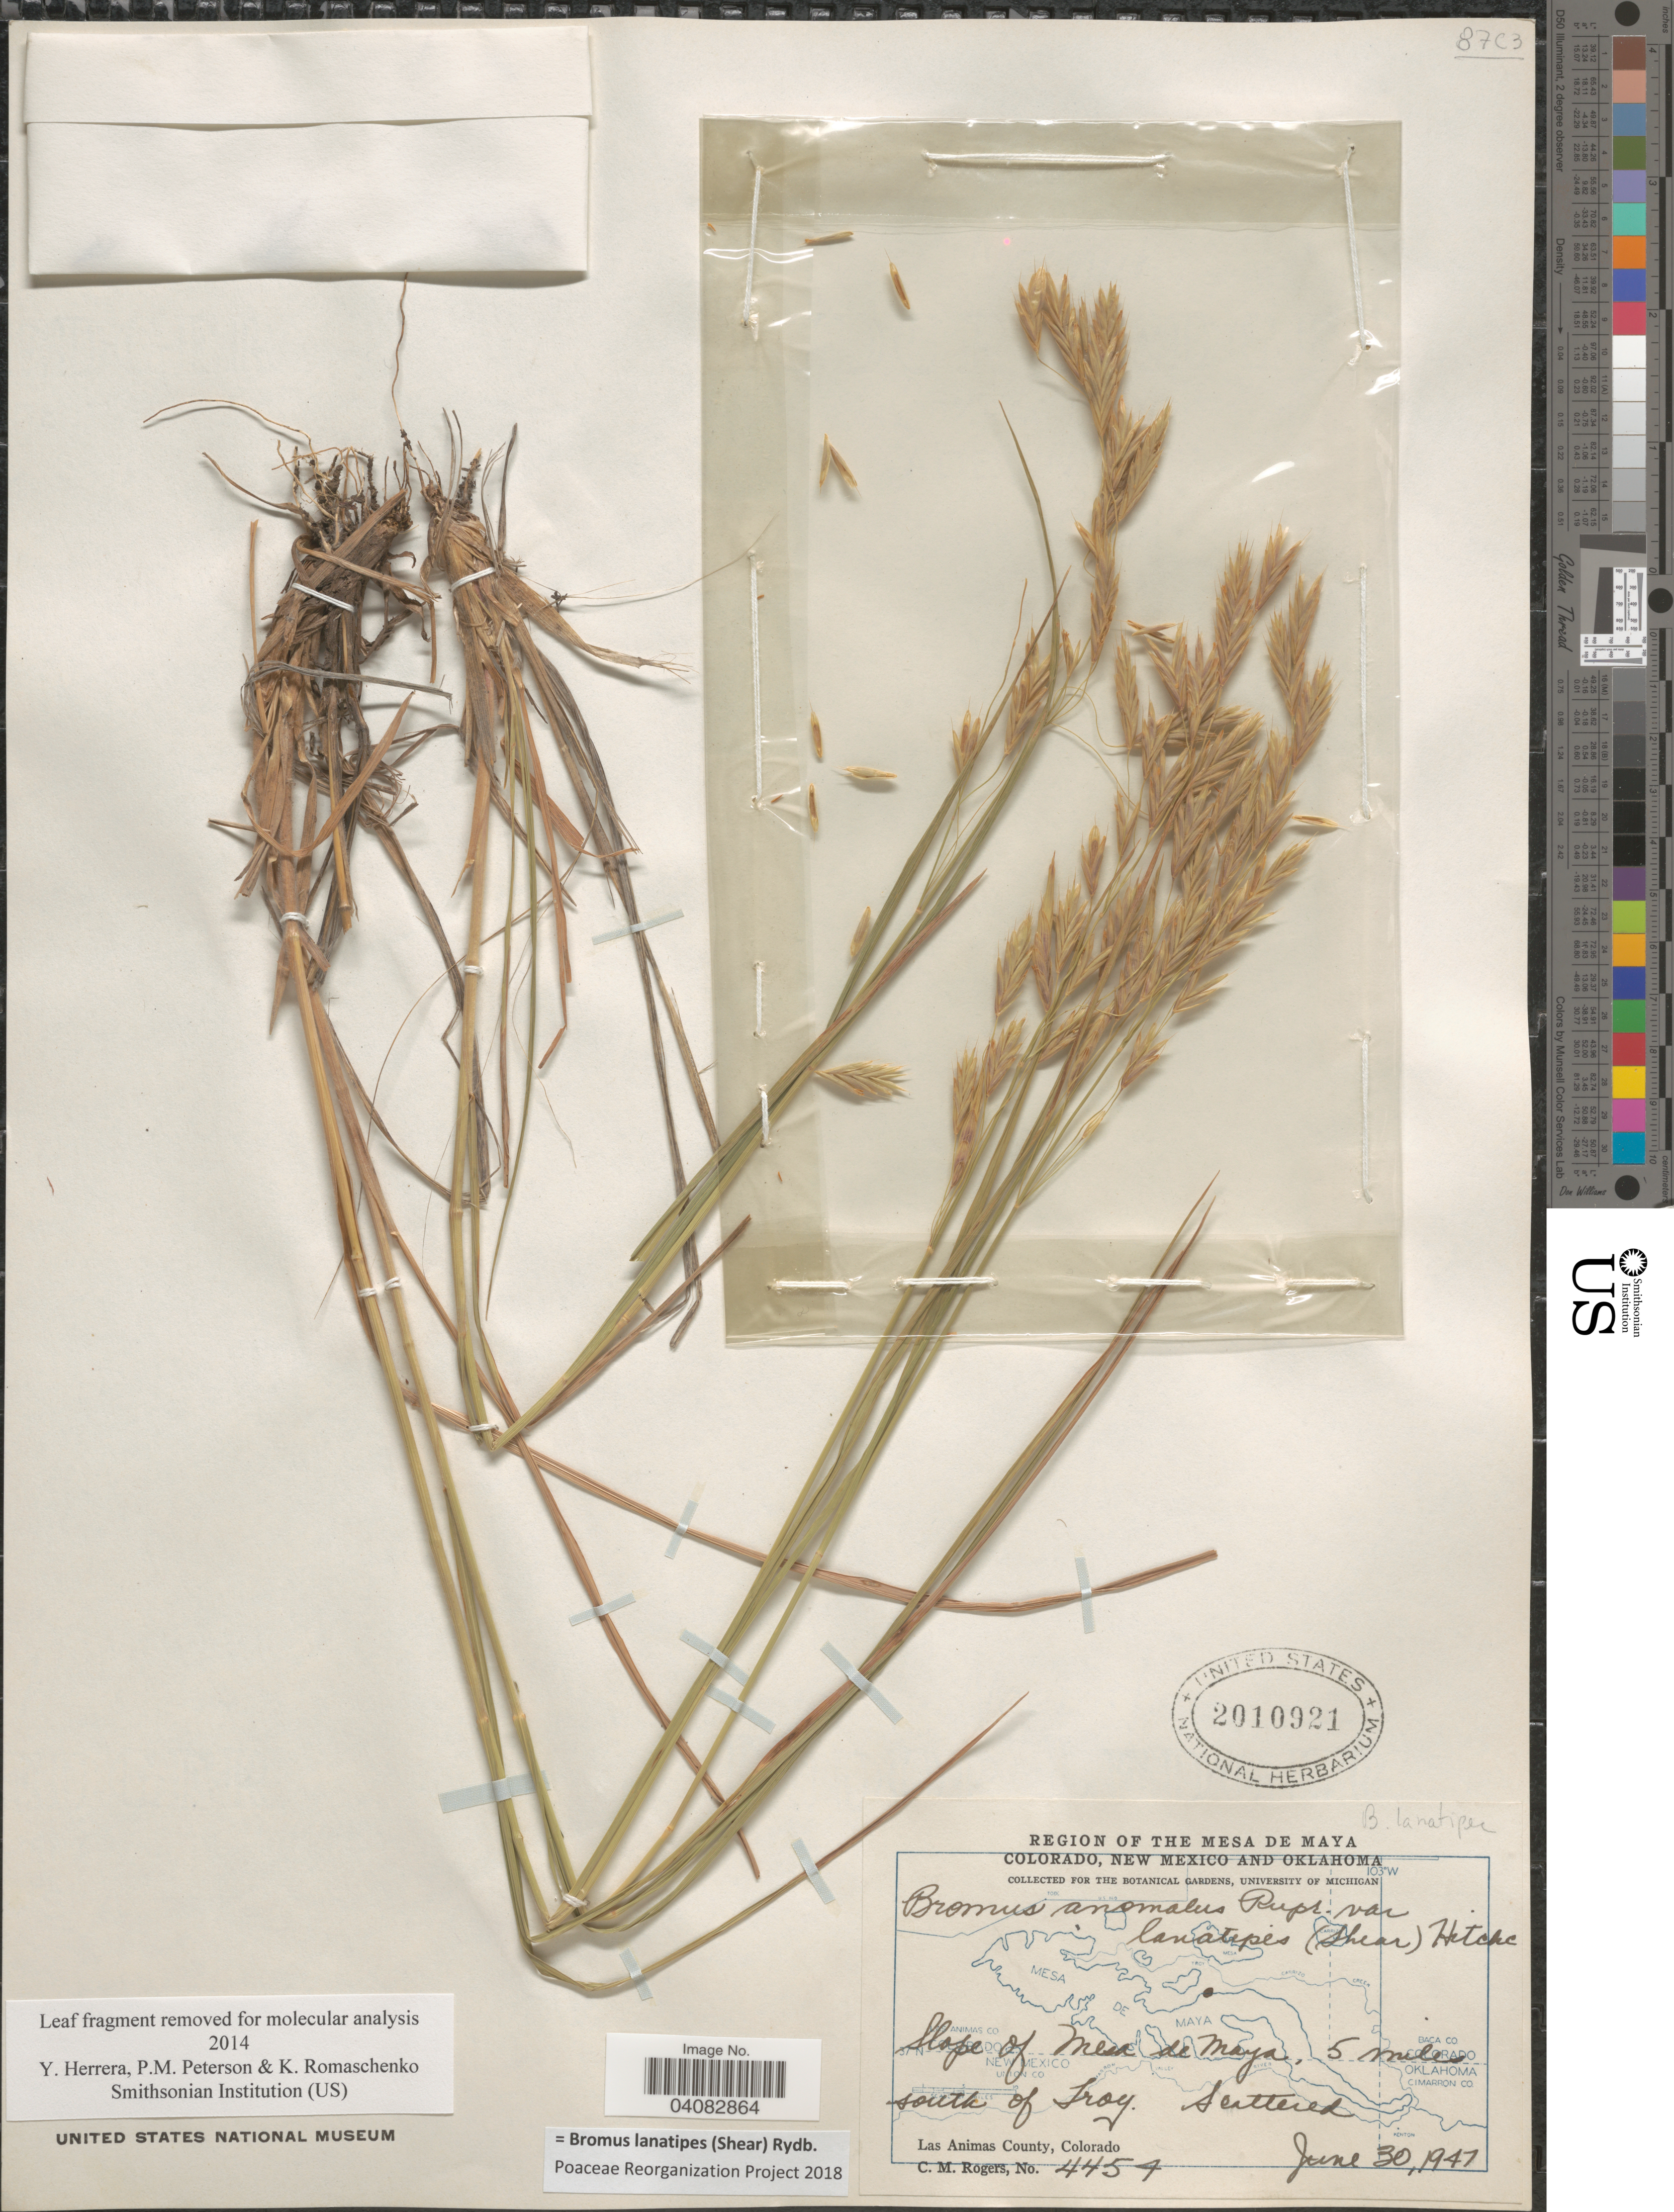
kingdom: Plantae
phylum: Tracheophyta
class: Liliopsida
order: Poales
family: Poaceae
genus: Bromus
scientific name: Bromus lanatipes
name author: (Shear) Rydb.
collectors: C. M. Rogers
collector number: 4454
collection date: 1947-06-30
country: United States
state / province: Colorado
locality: Region of the Mesa de Maya. Slope of Mesa de Maya, 5 miles south of Troy. Las Animas County.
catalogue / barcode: US 2010921